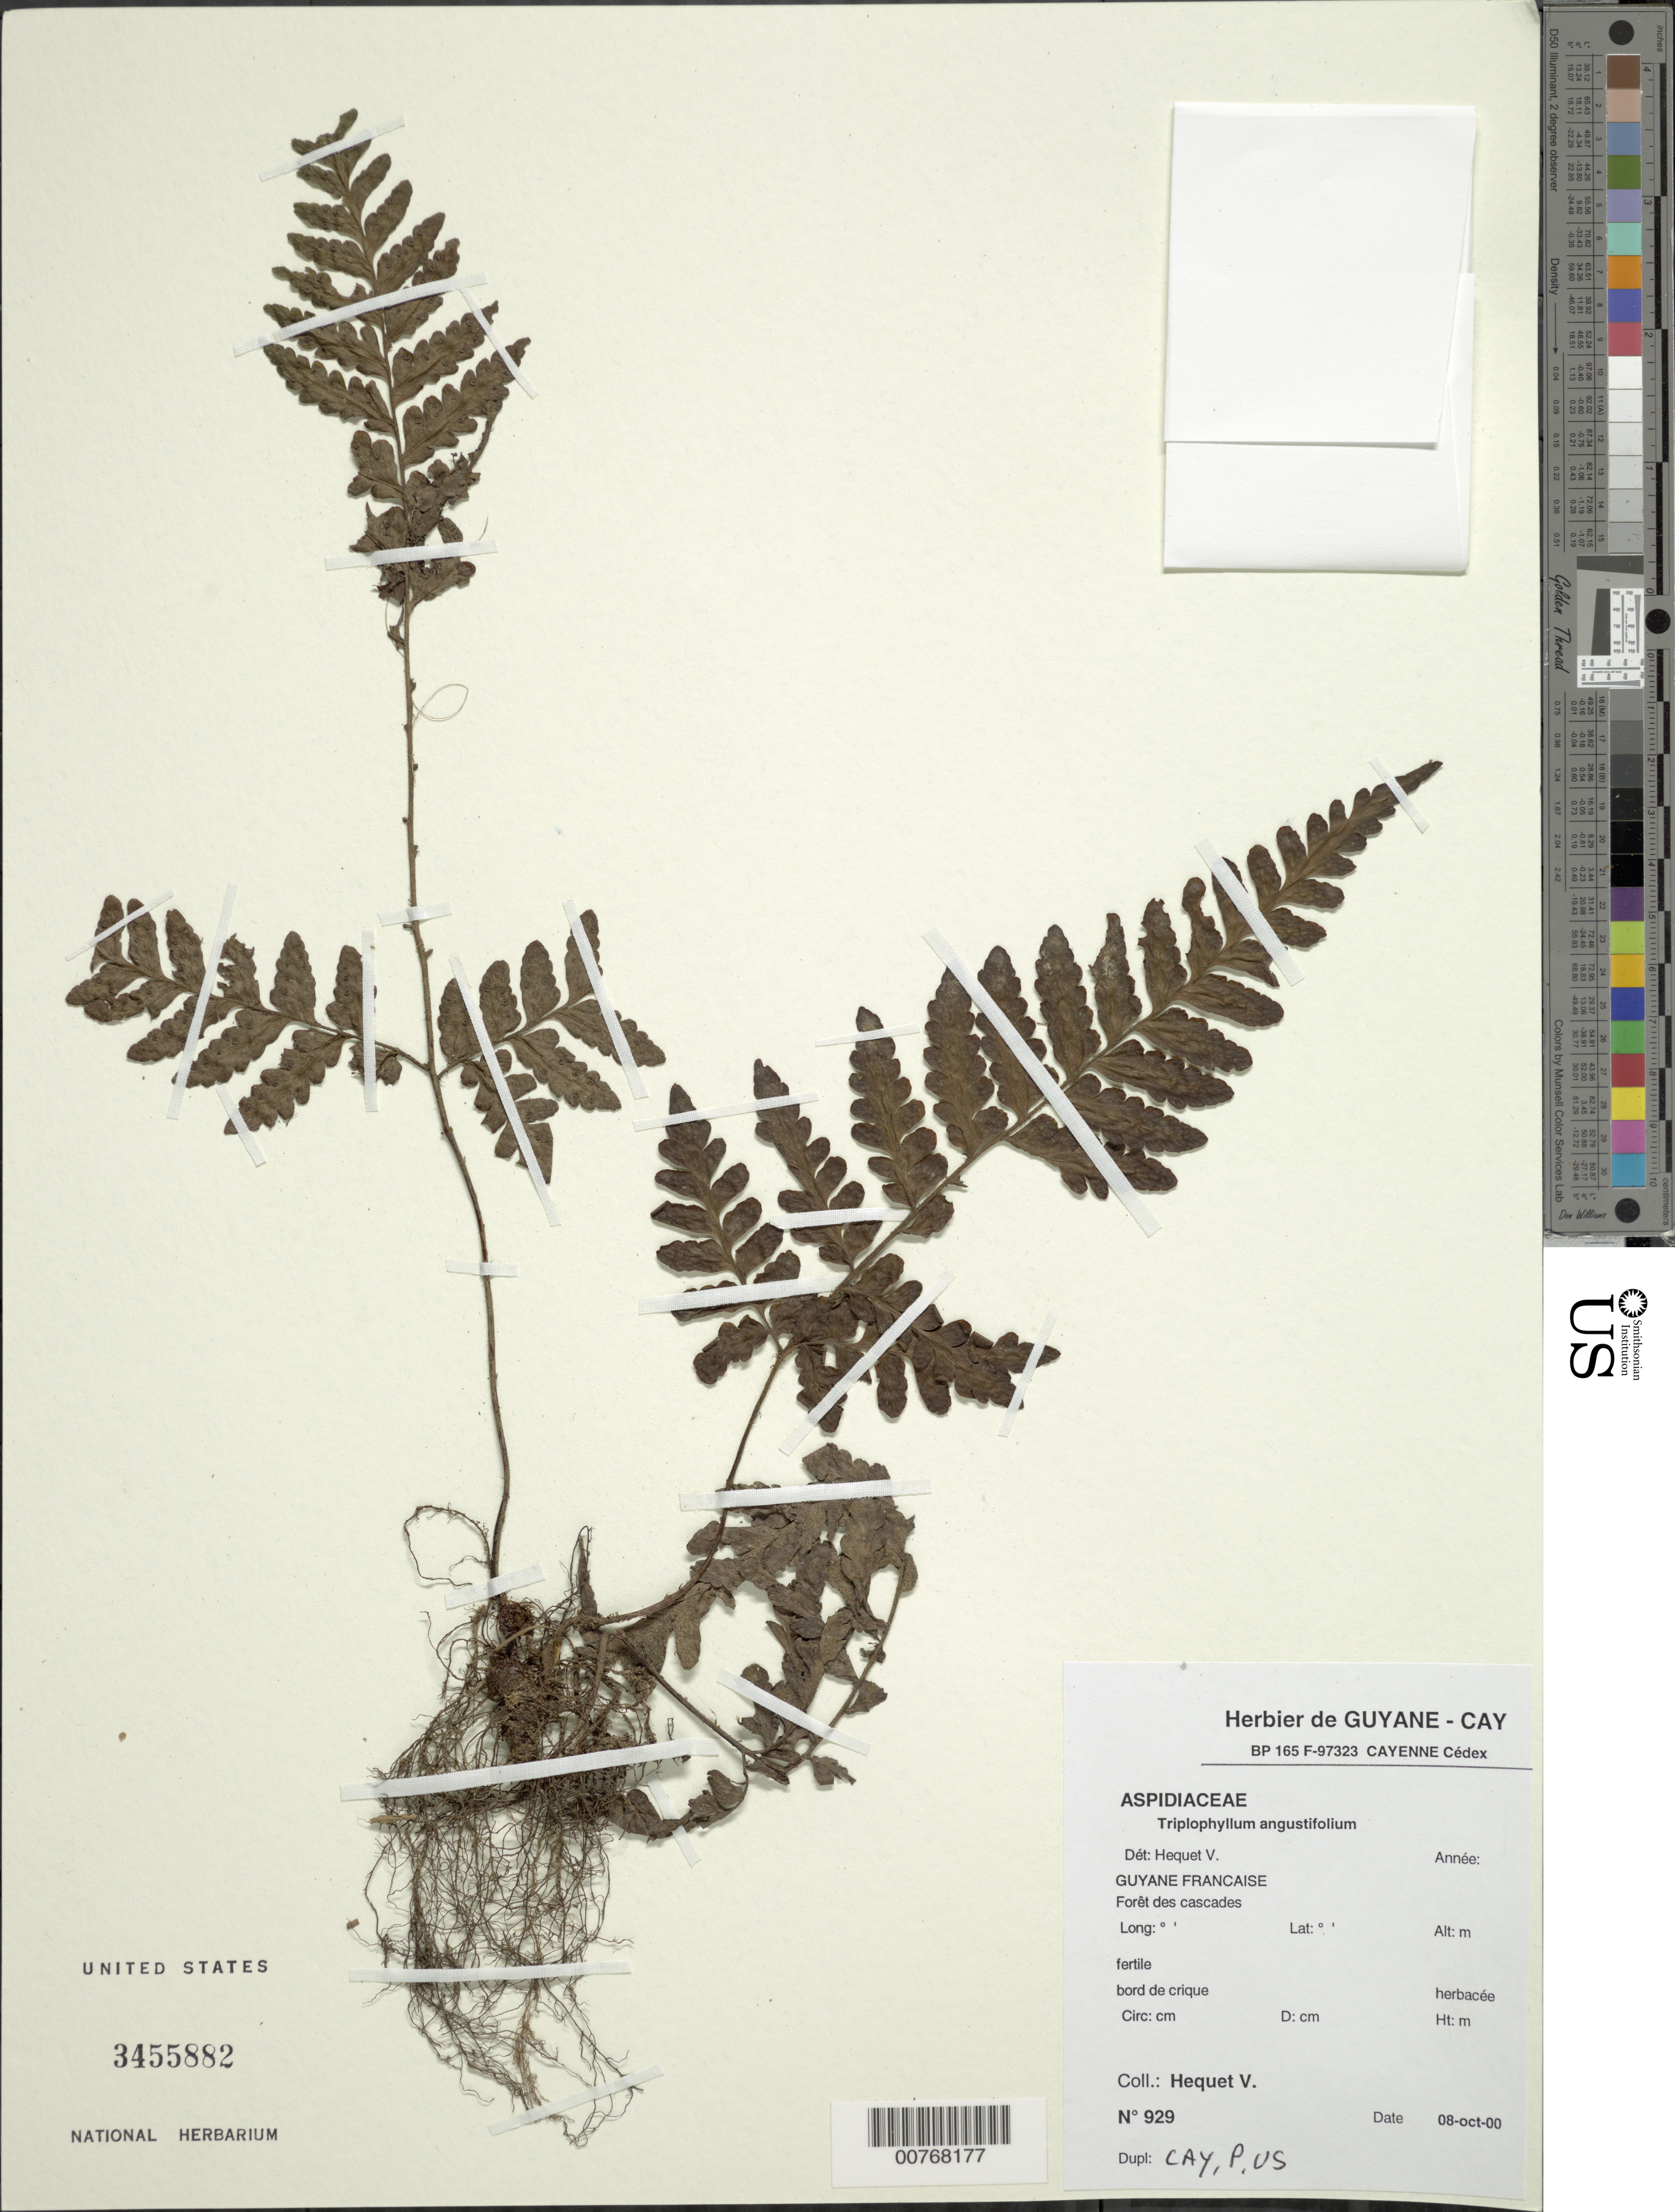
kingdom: Plantae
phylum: Tracheophyta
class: Polypodiopsida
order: Polypodiales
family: Tectariaceae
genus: Triplophyllum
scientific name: Triplophyllum angustifolium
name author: Holttum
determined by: Hequet, V.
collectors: V. Hequet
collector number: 929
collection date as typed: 8-Oct-00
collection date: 2000-10-08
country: French Guiana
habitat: Forêt de cascades, bord de crique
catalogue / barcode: US 3455882